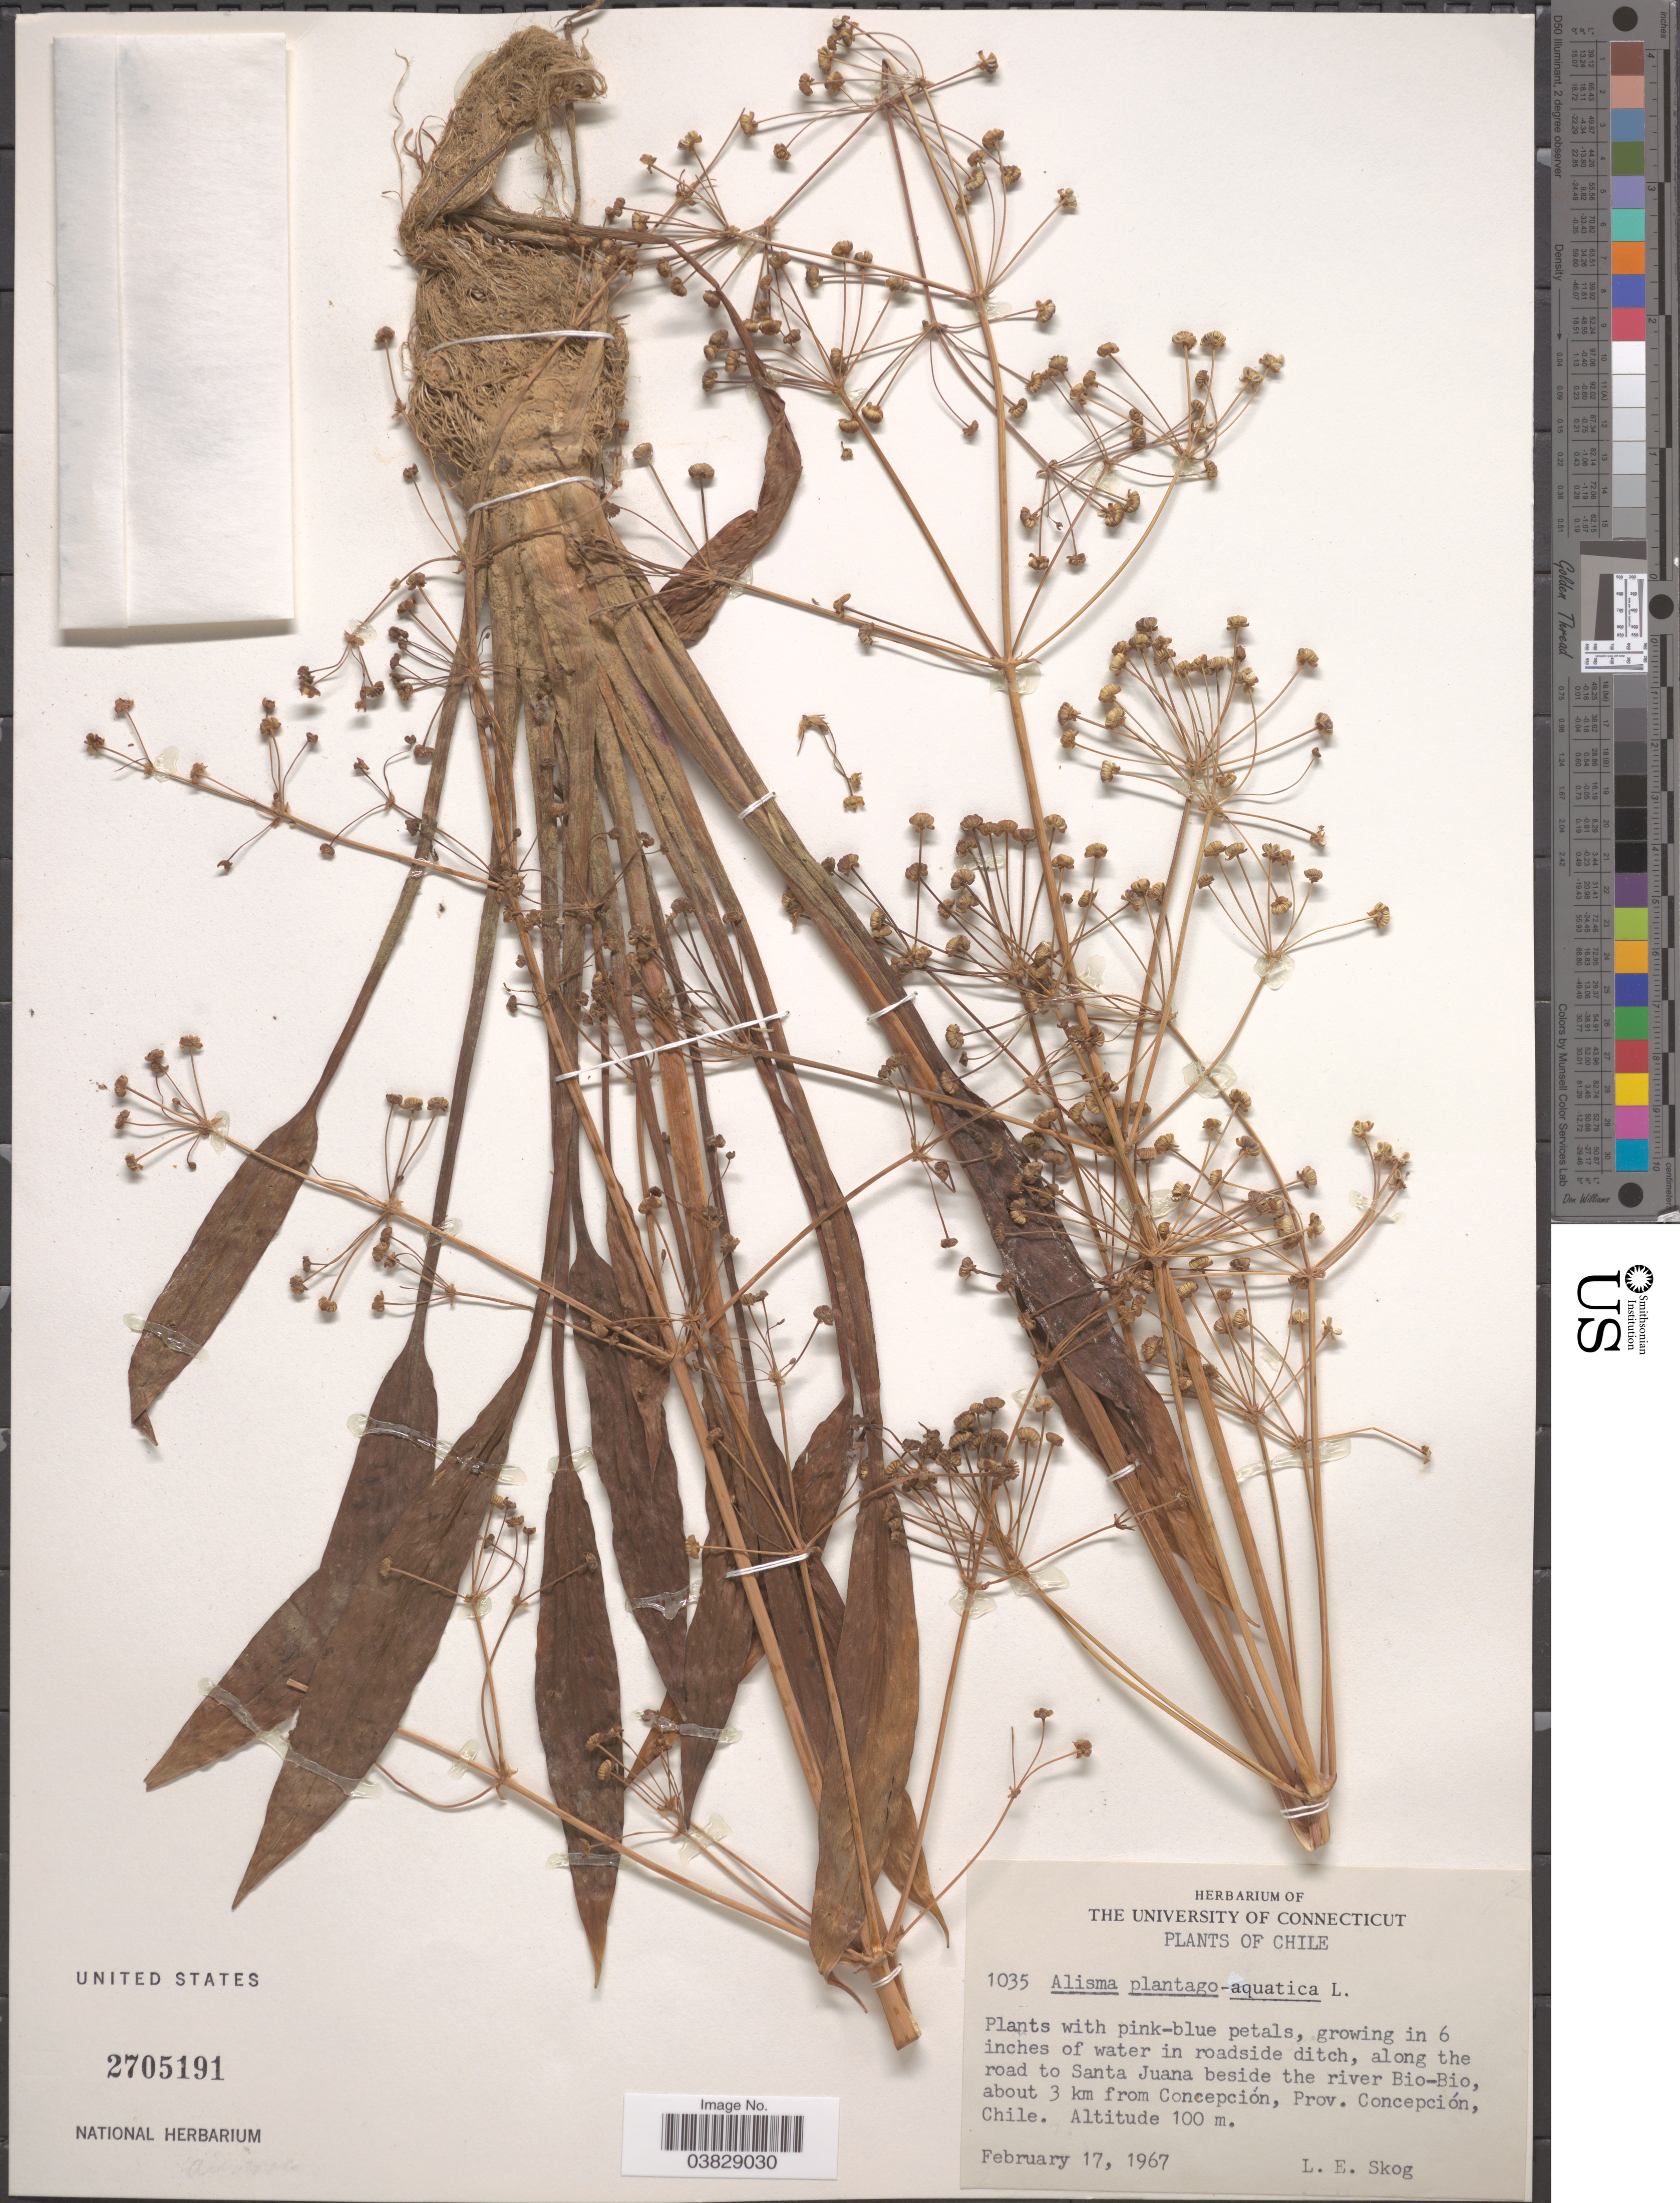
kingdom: Plantae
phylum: Tracheophyta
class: Liliopsida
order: Alismatales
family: Alismataceae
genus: Alisma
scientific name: Alisma plantago-aquatica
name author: L.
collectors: L. E. Skog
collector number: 1035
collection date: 1967-02-17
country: Chile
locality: In roadside ditch, along the road to Santa Juana beside the river Bio-Bio, about 3 km from Concepción, Prov. Concepción.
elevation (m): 100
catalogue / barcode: US 2705191